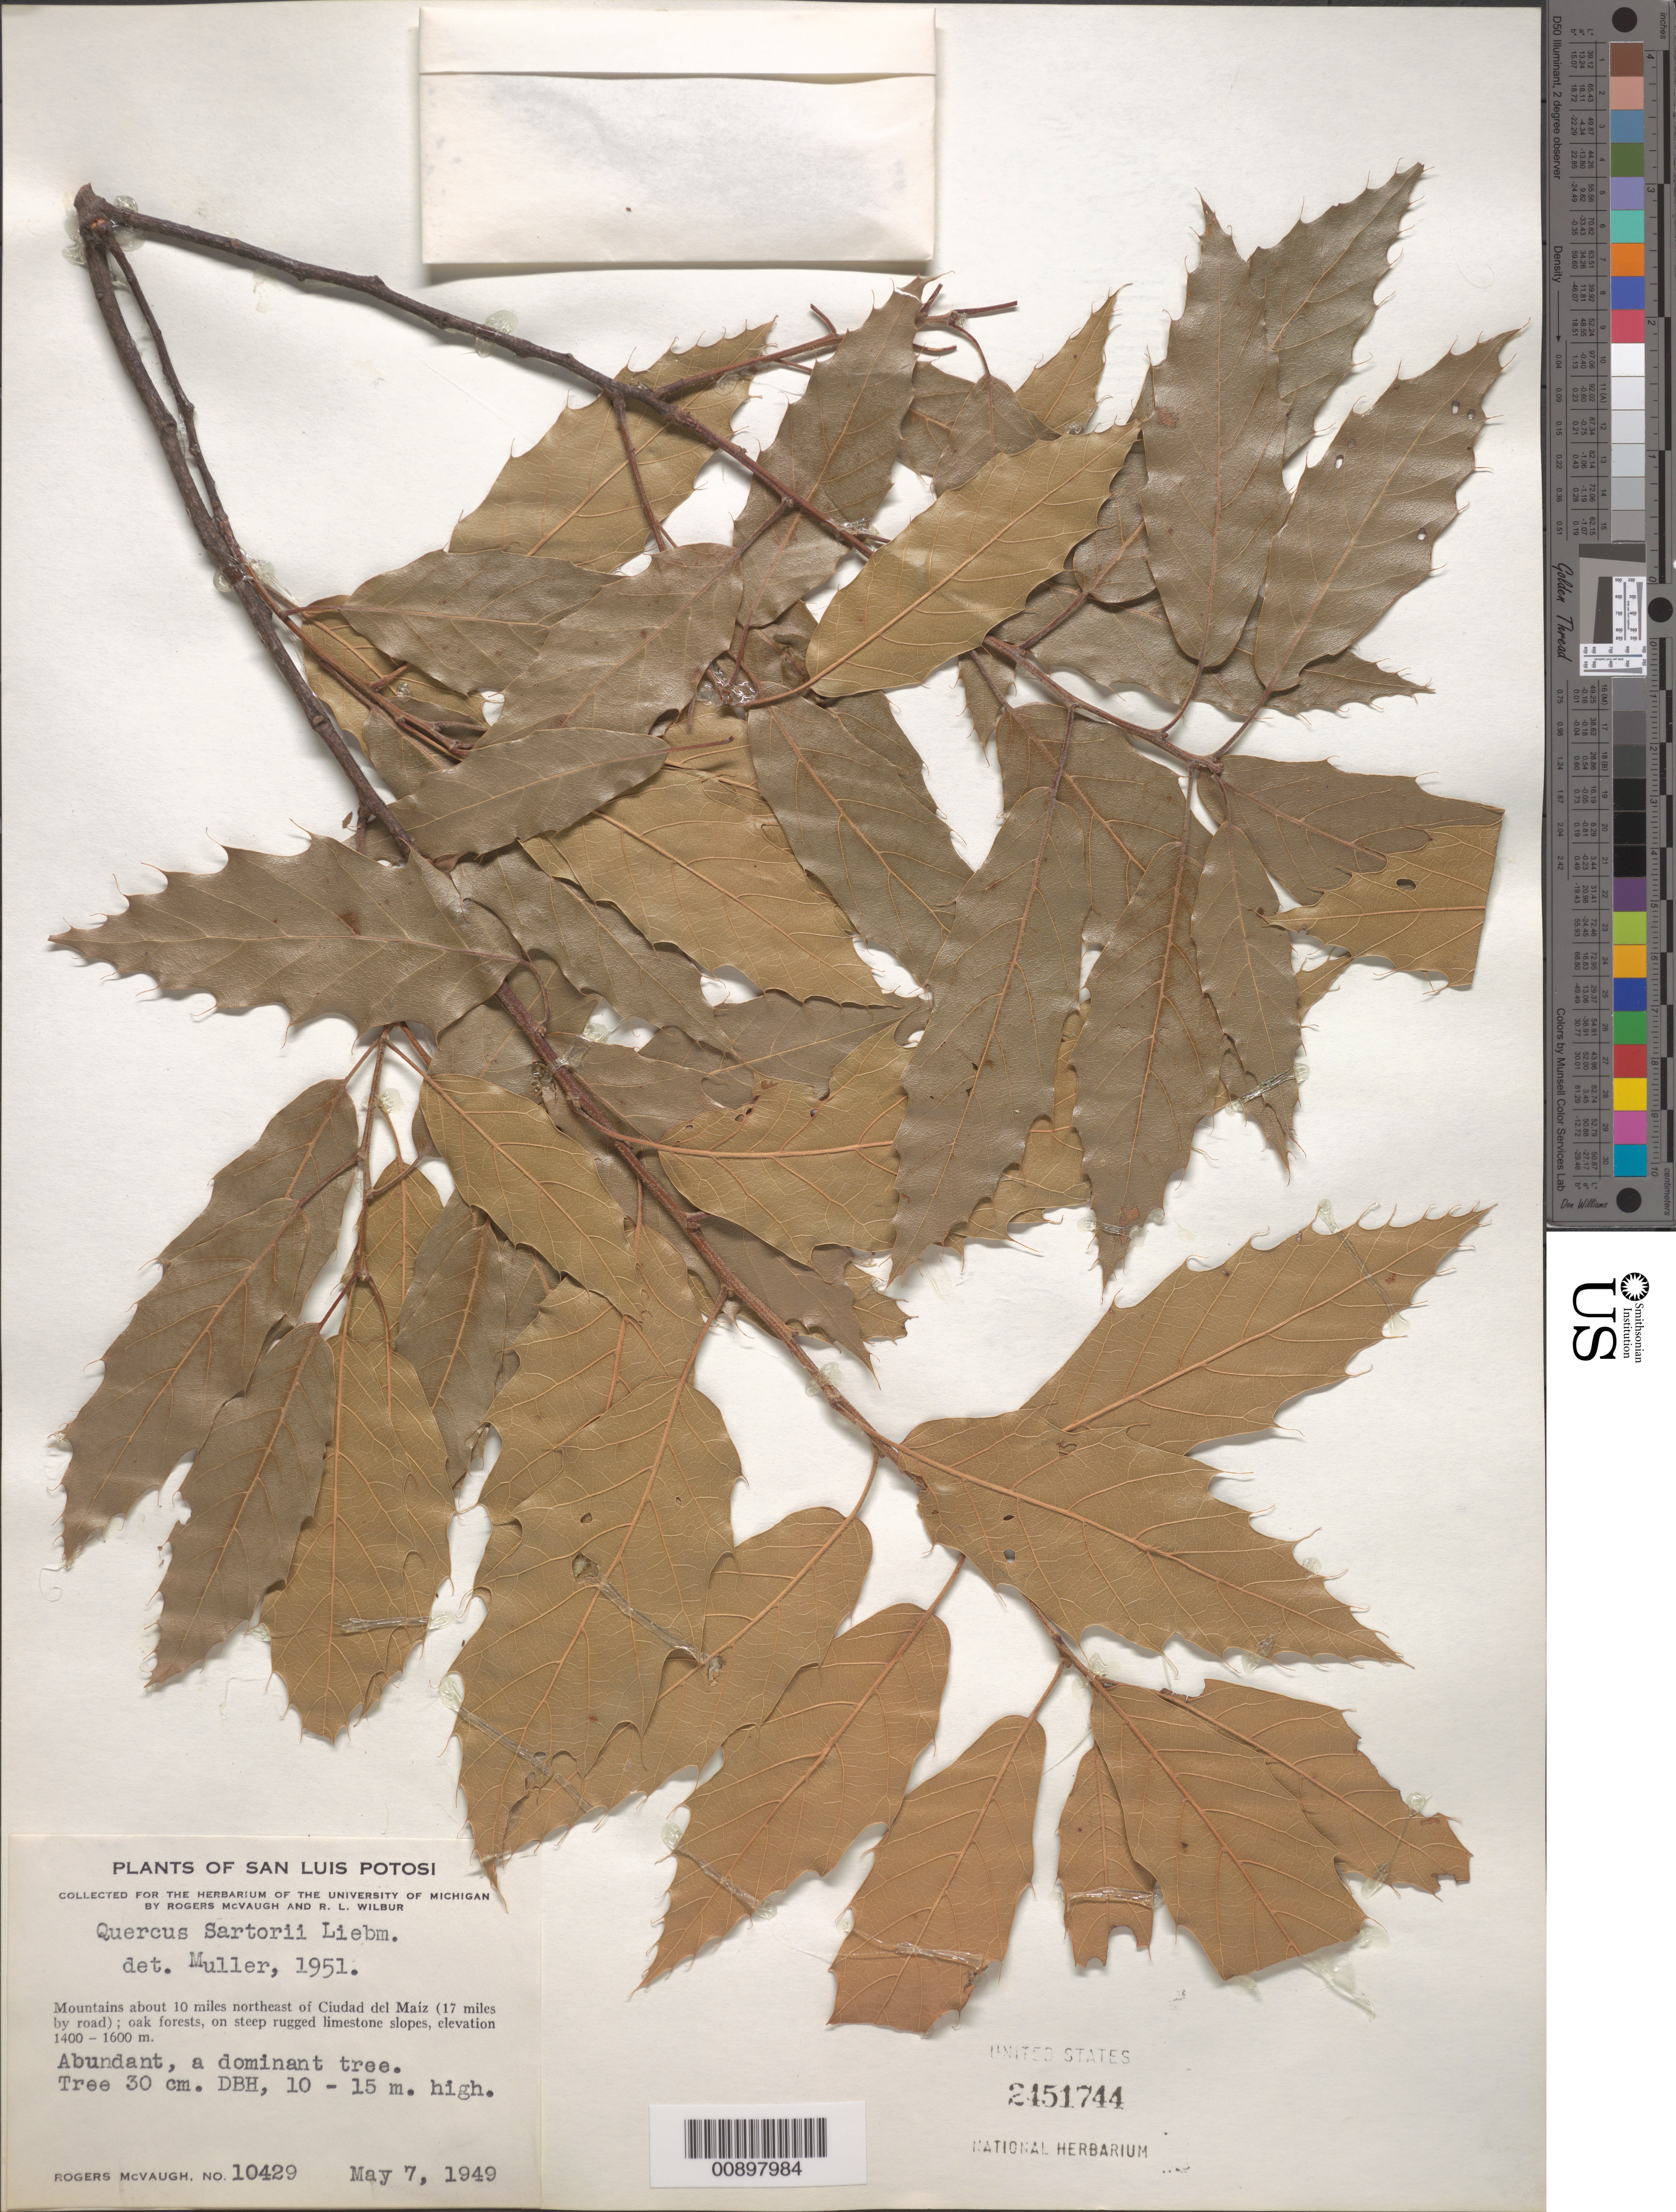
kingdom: Plantae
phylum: Tracheophyta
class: Magnoliopsida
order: Fagales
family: Fagaceae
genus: Quercus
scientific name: Quercus sartorii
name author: Liebm.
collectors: R. McVaugh & R. L. Wilbur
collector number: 10429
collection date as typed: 07 May 1949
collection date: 1949-05-07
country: Mexico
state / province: San Luis Potosí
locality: Mountains about 10 miles northeast of Ciudad del Maíz (17 miles by road).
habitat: Oak forests, on steep rugged limestone slopes.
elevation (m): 1600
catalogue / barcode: US 2451744